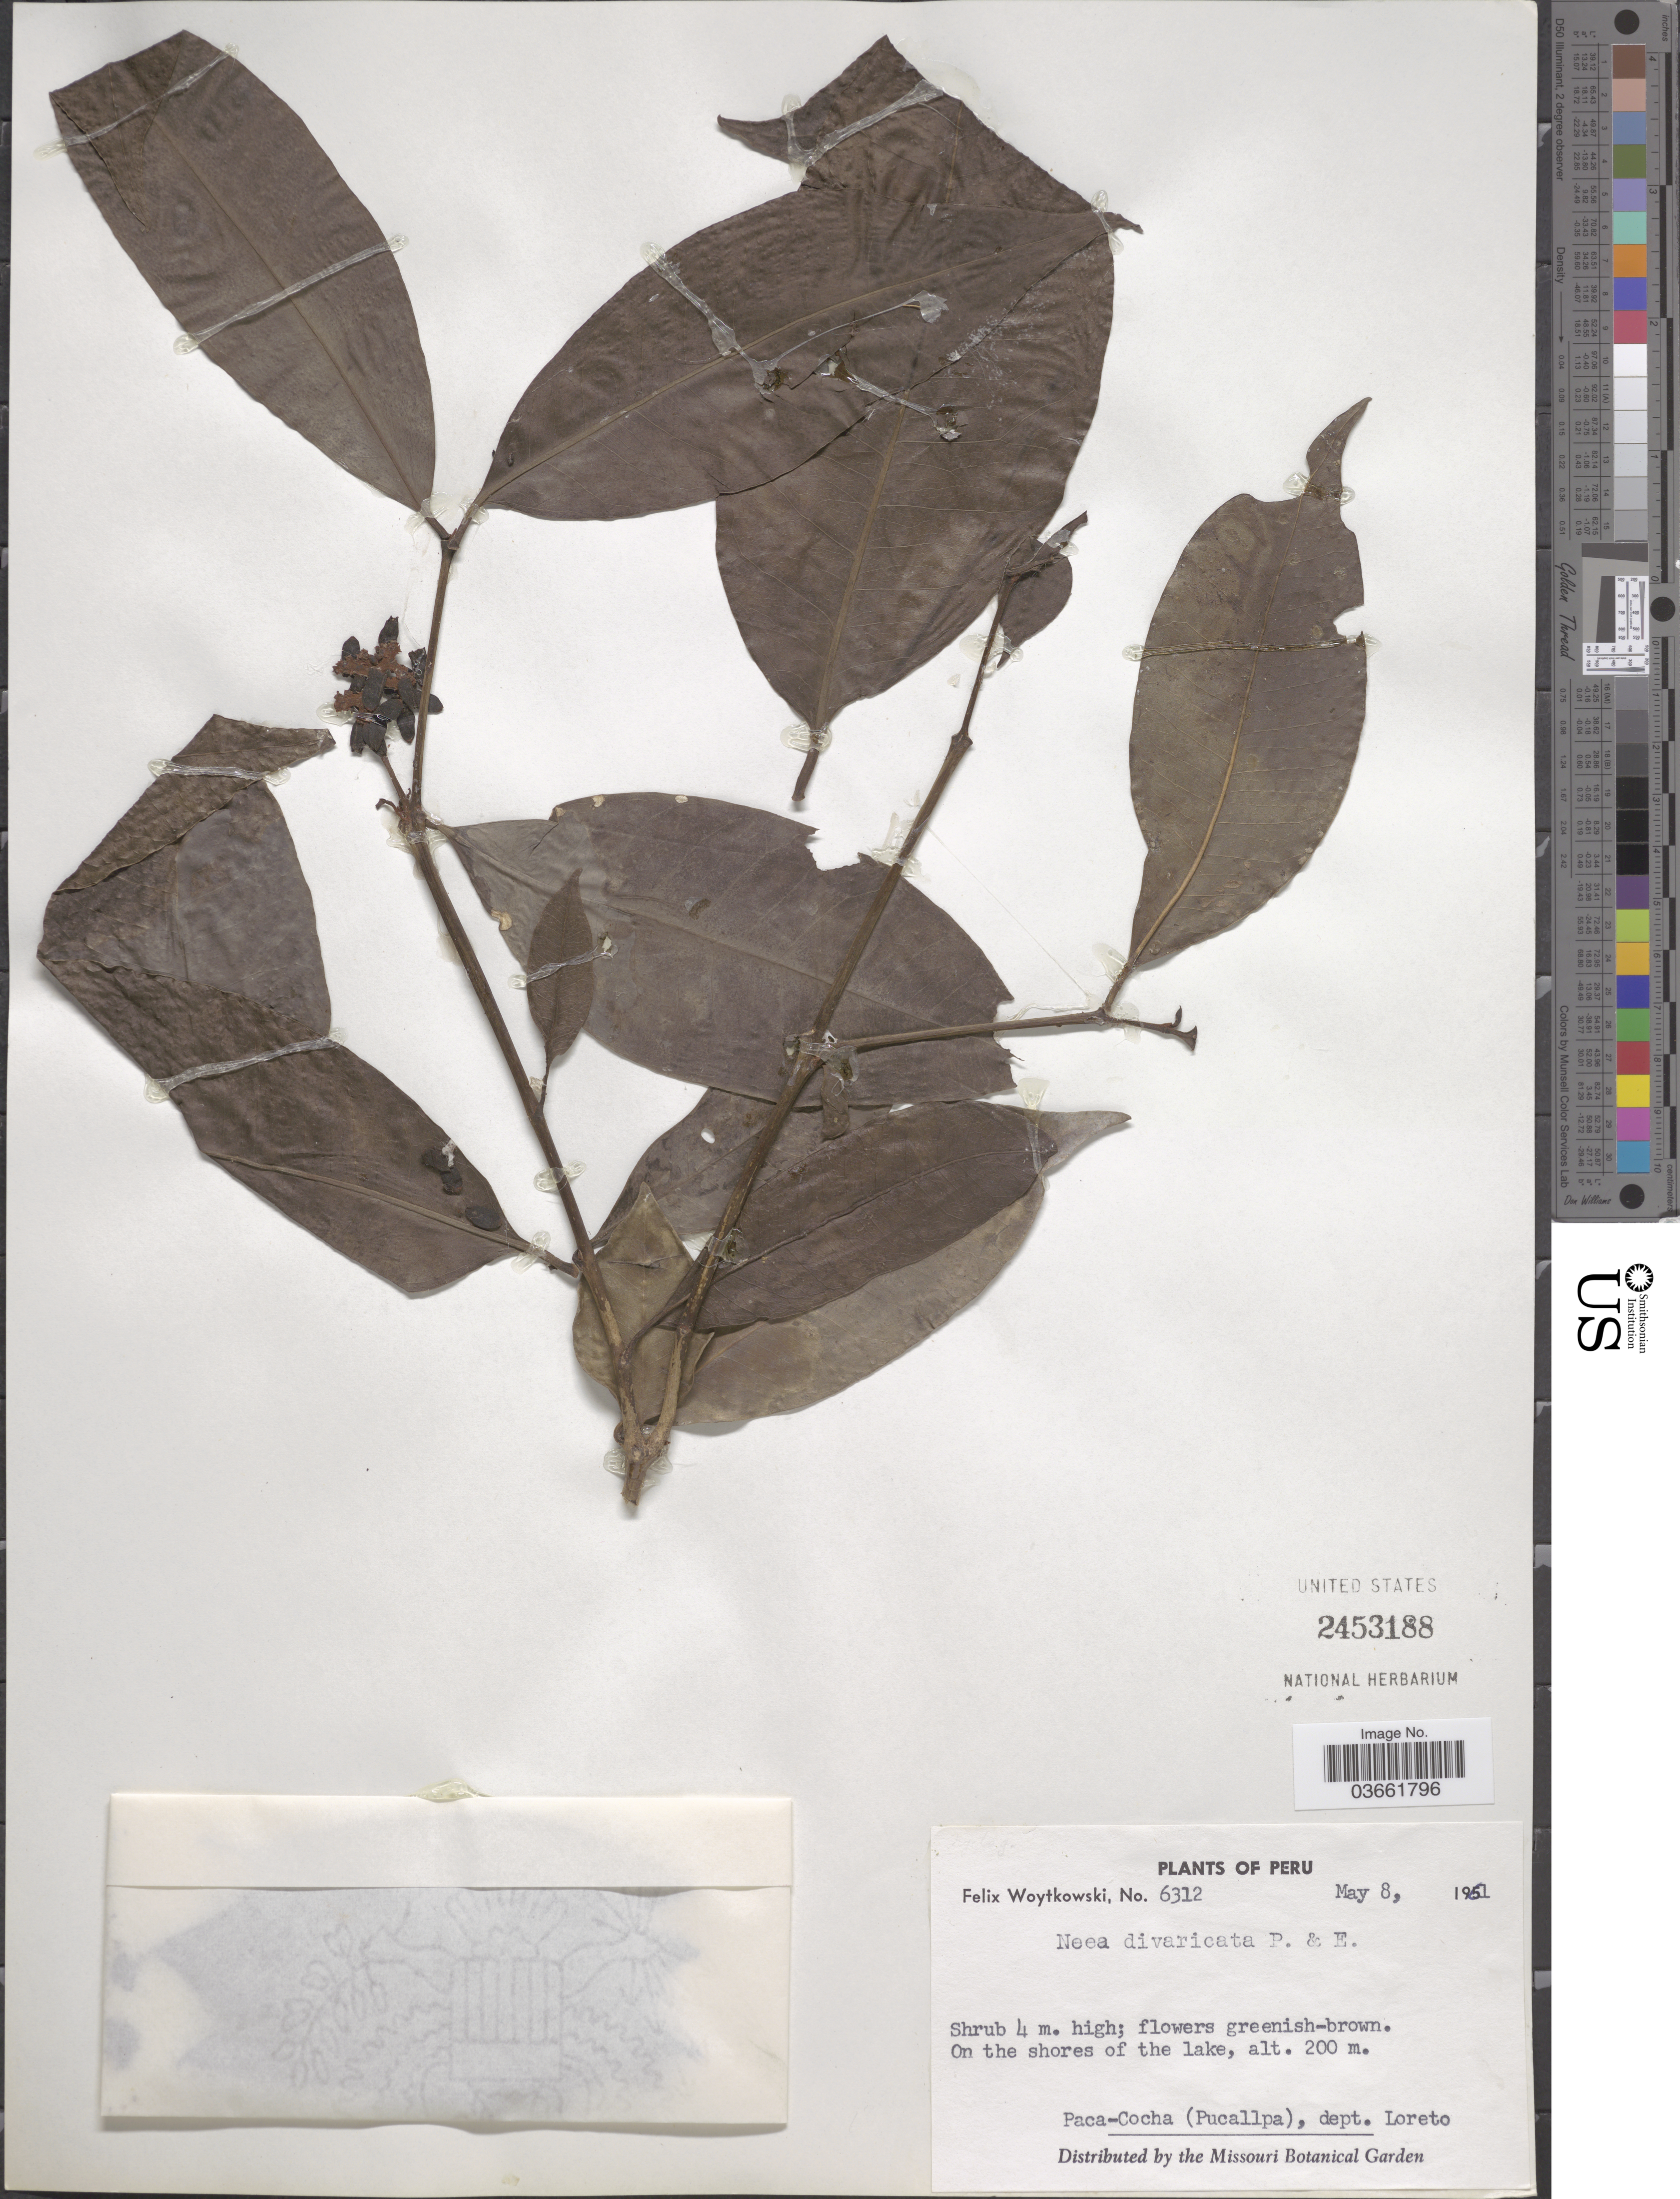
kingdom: Plantae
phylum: Tracheophyta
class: Magnoliopsida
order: Caryophyllales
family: Nyctaginaceae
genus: Neea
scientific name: Neea oppositifolia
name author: Ruiz & Pav.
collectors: F. Woytkowski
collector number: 6312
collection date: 1961-05-08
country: Peru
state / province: Loreto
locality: On the shores of the lake. Paca-Cocha (Pucallpa), dept. Loreto.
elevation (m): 200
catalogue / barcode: US 2453188